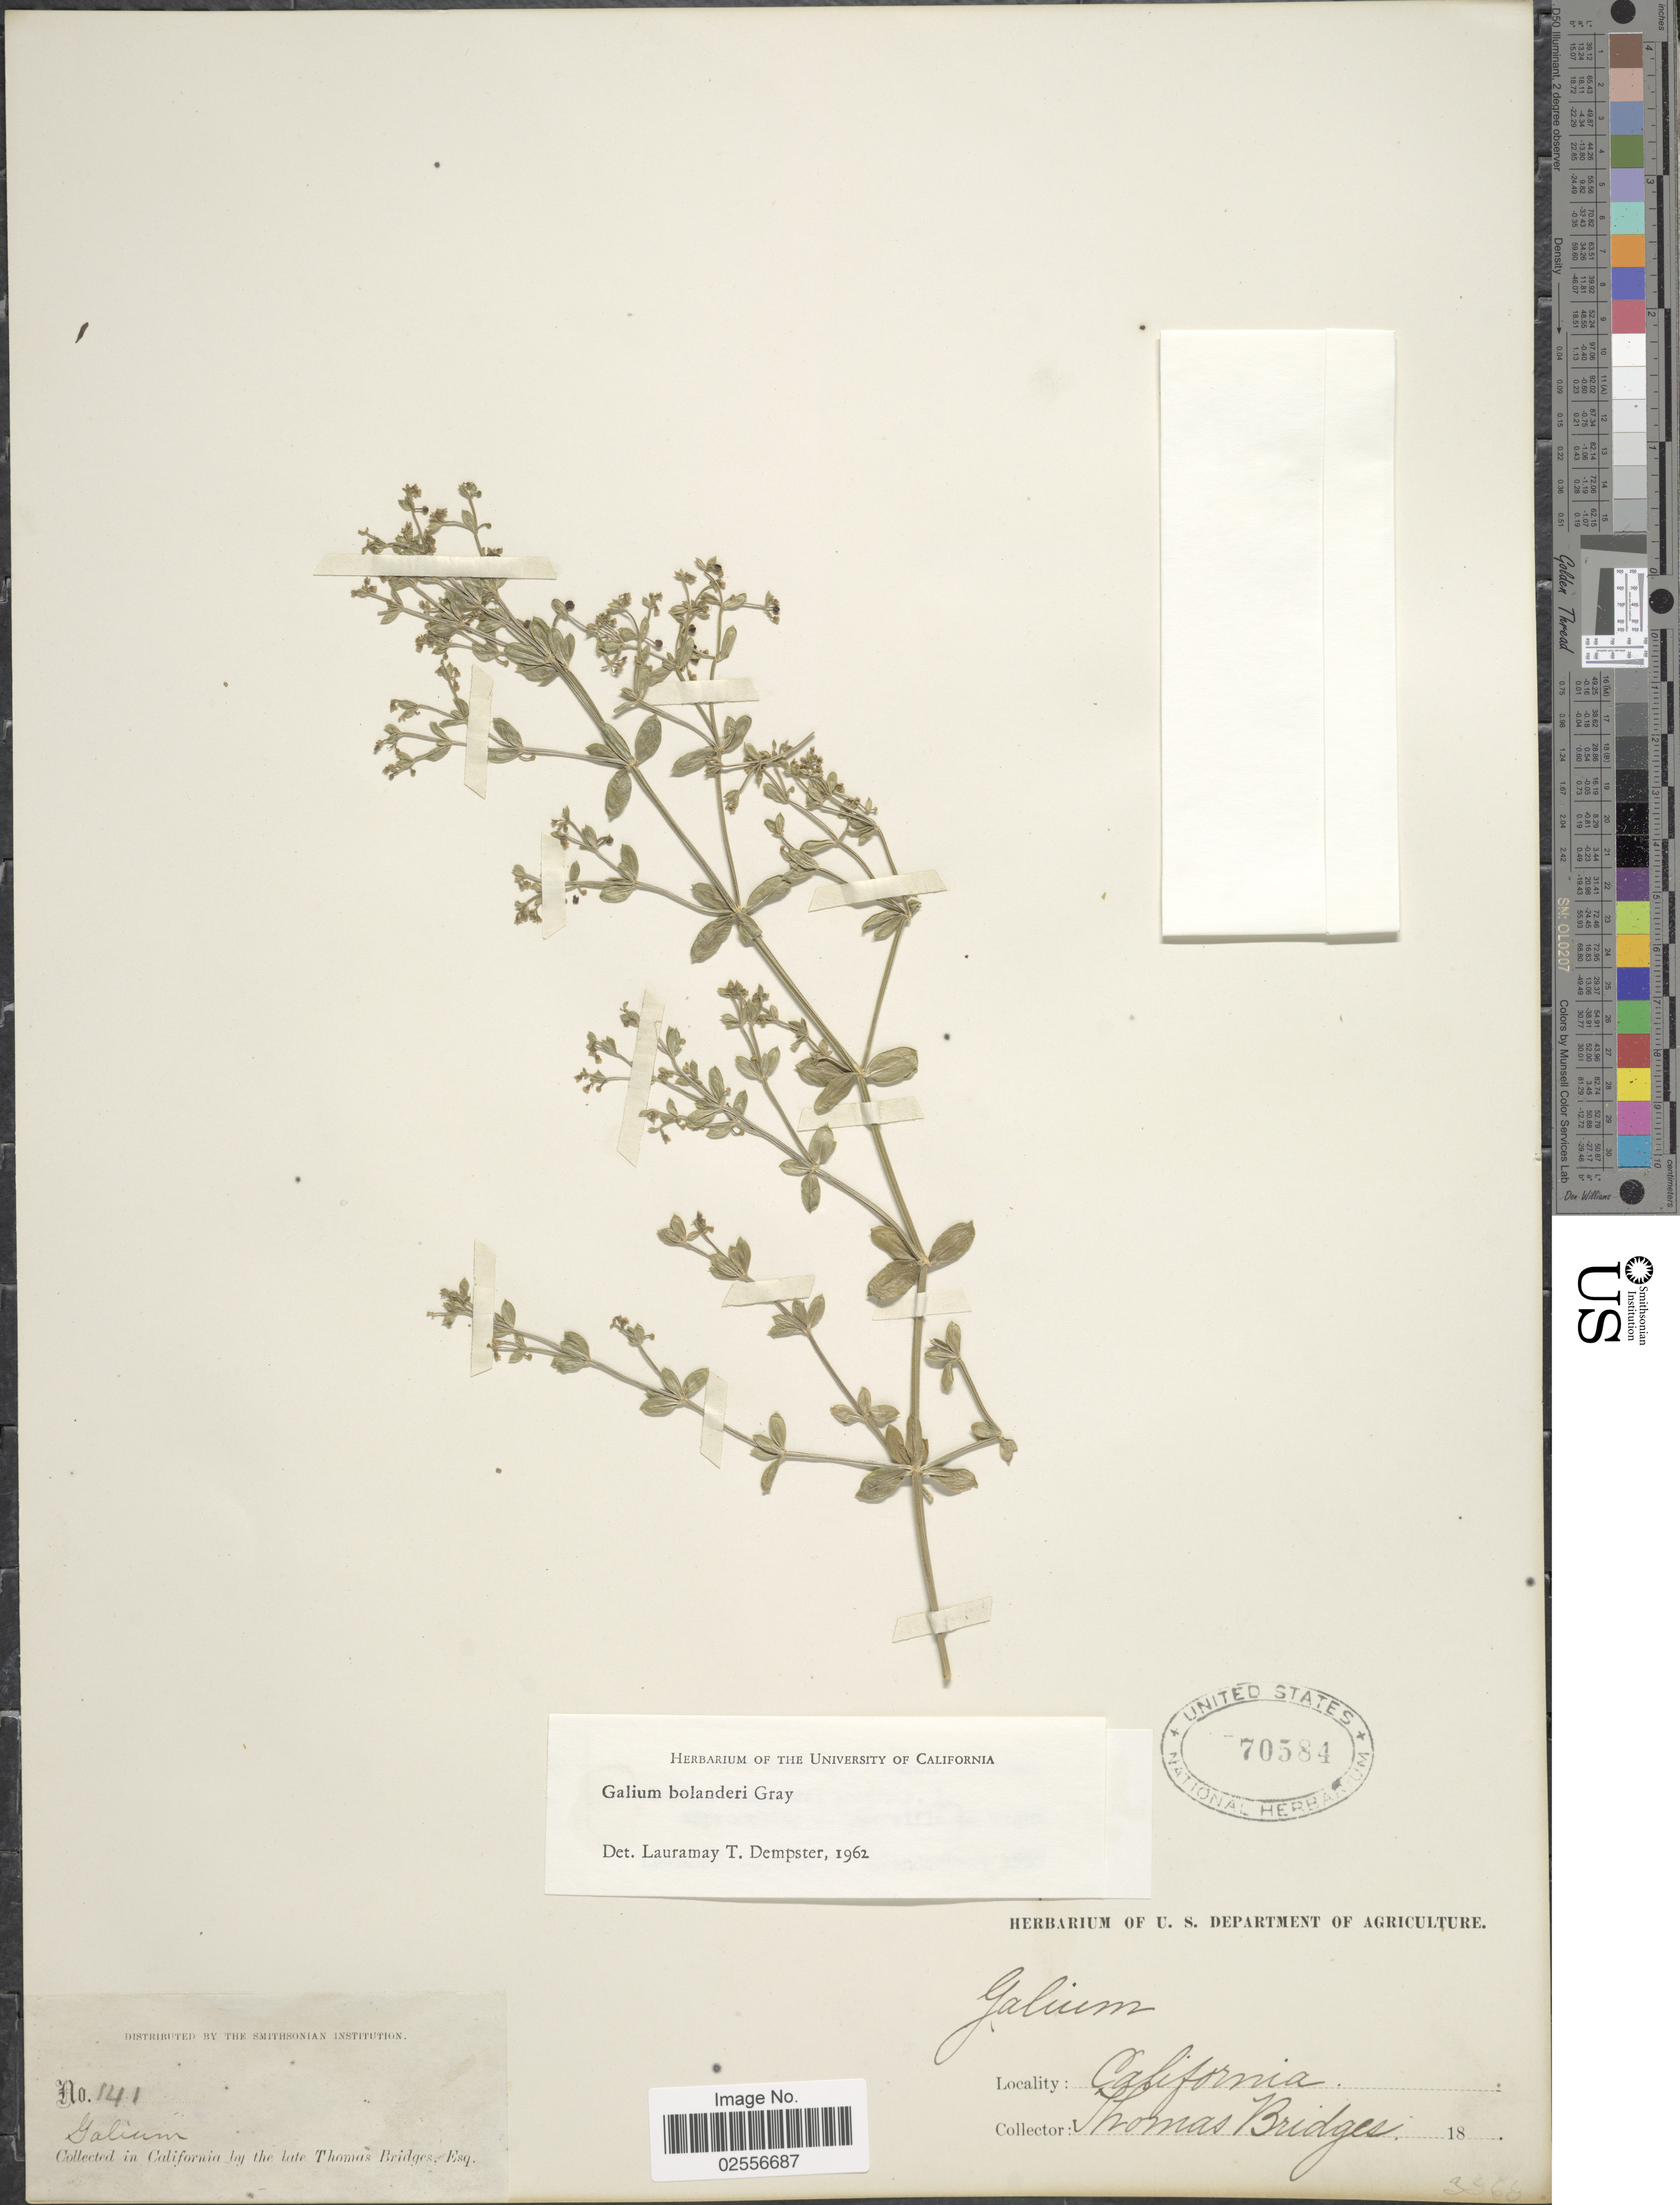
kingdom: Plantae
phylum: Tracheophyta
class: Magnoliopsida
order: Gentianales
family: Rubiaceae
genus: Galium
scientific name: Galium bolanderi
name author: A. Gray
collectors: T. Bridges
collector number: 141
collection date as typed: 18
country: United States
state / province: California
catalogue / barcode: US 70584